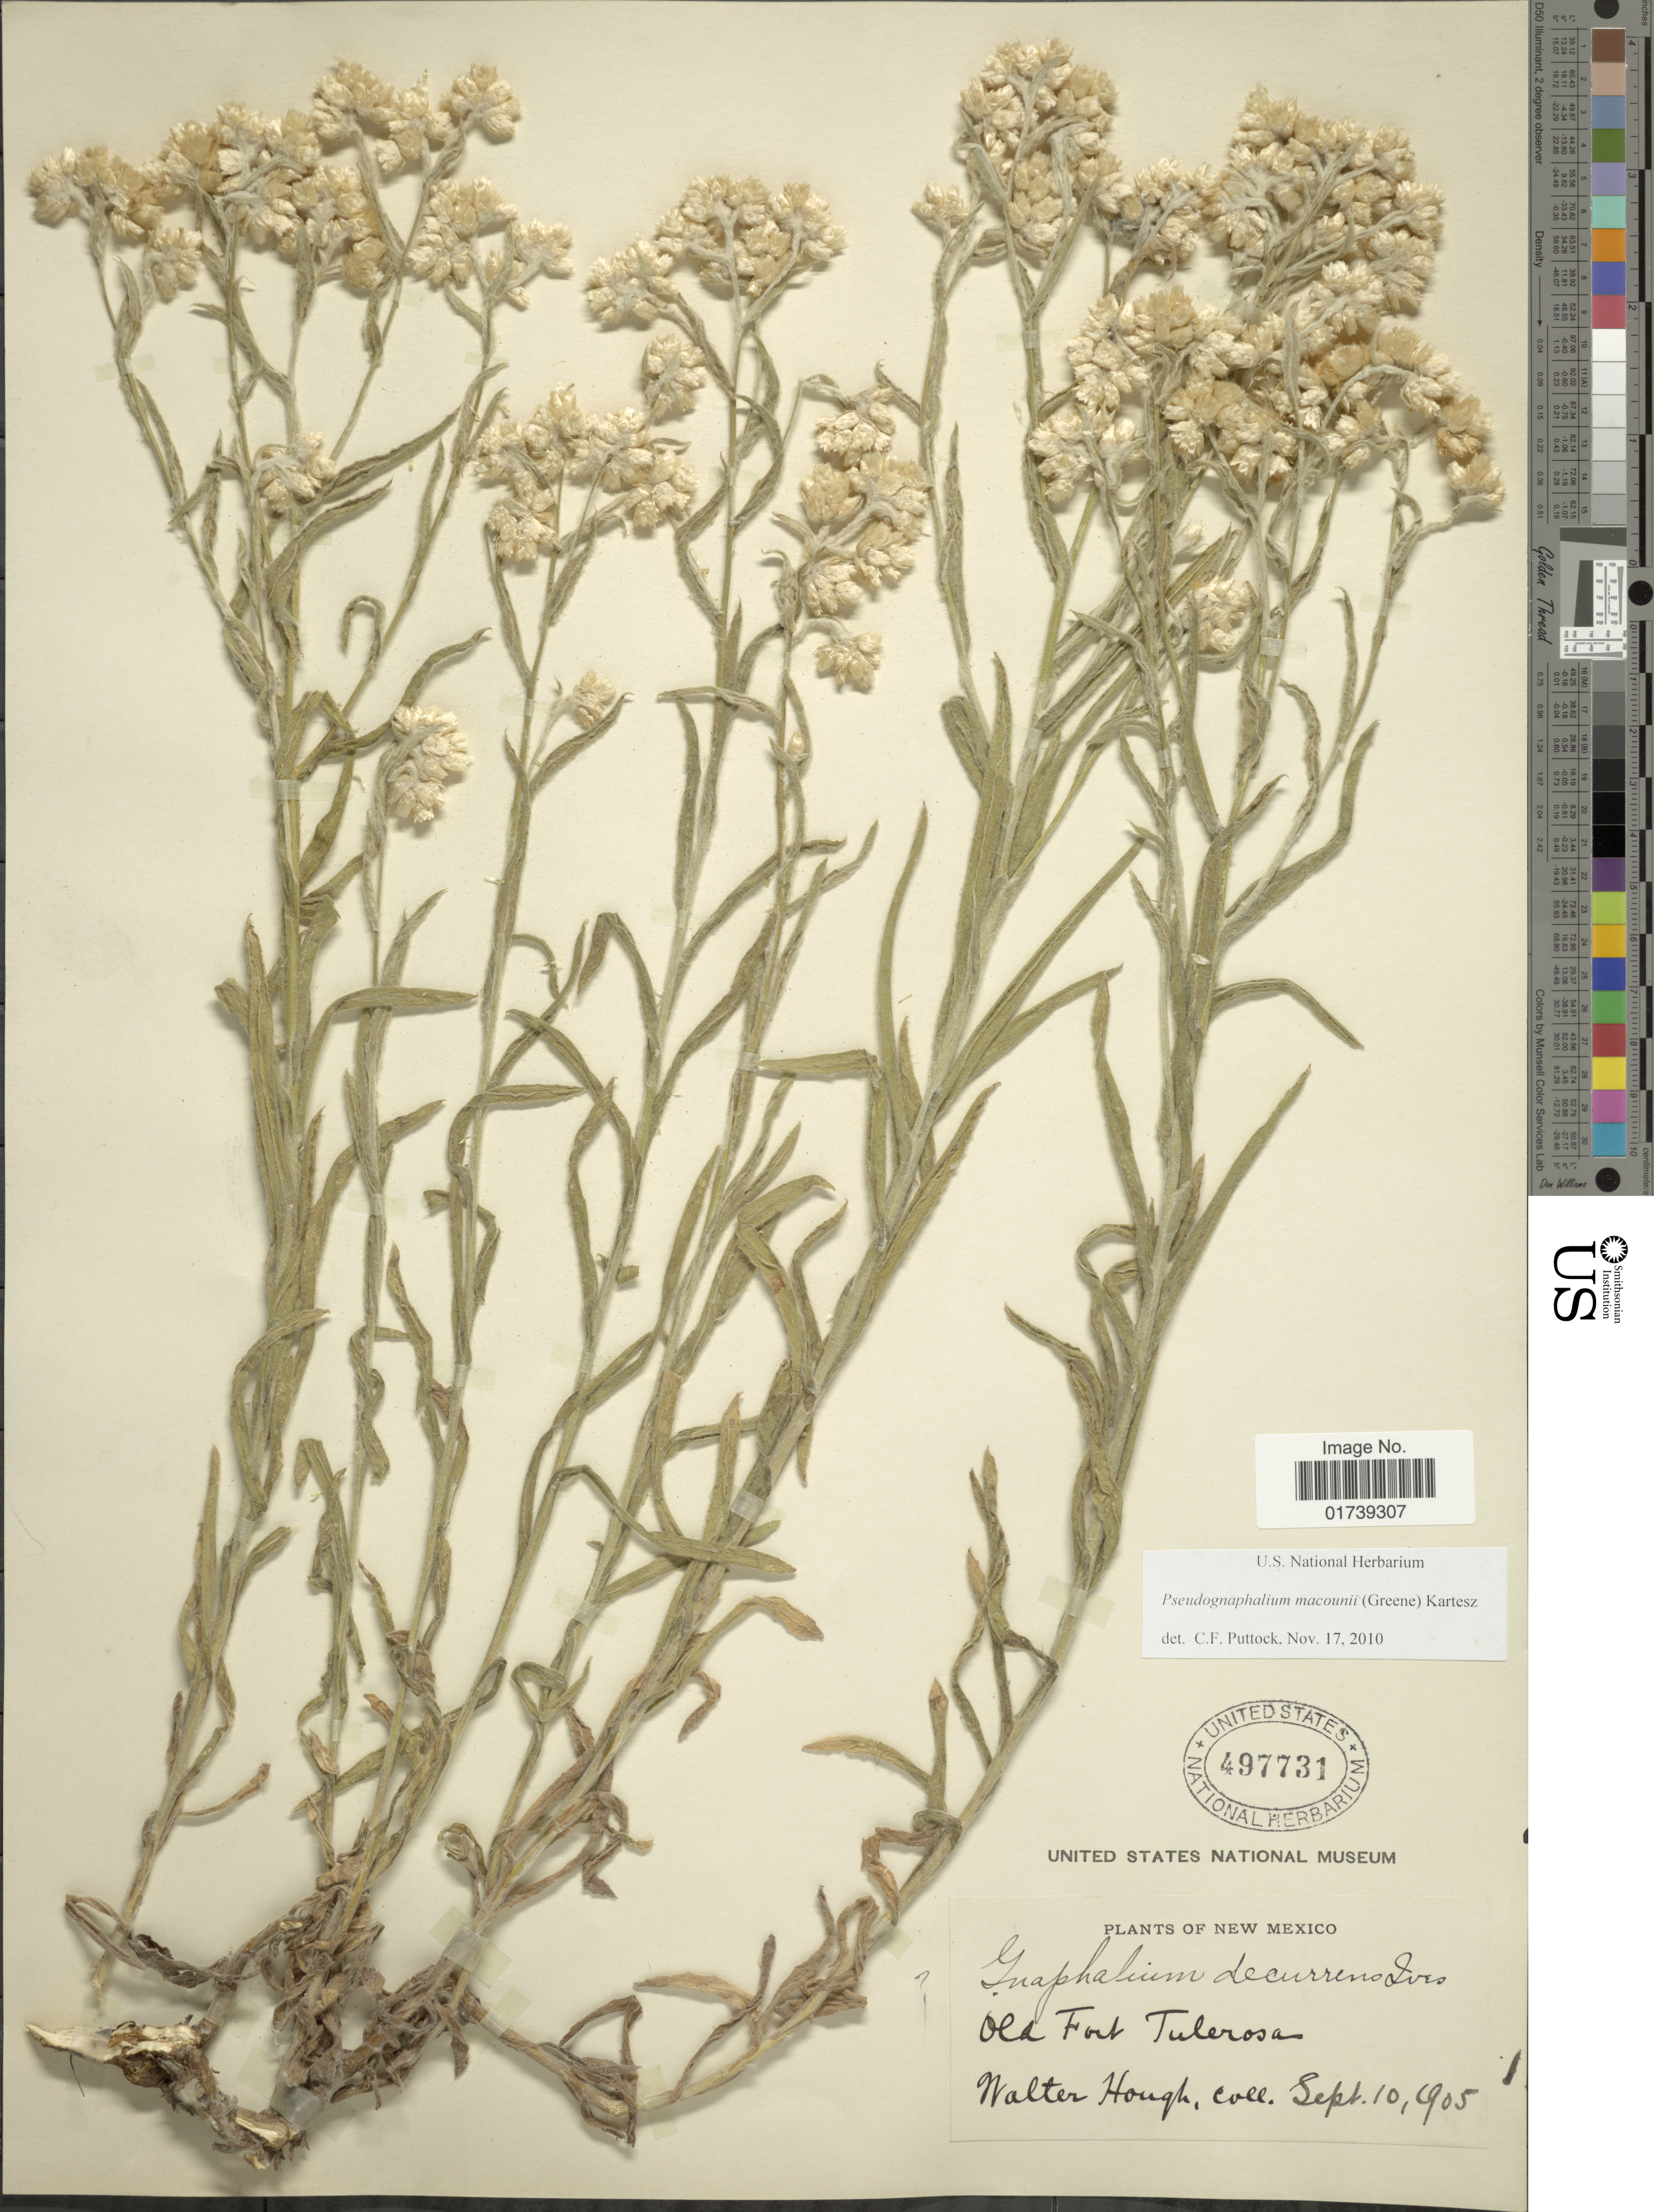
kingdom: Plantae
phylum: Tracheophyta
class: Magnoliopsida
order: Asterales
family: Asteraceae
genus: Pseudognaphalium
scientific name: Pseudognaphalium macounii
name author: (Greene) Kartesz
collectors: W. Hough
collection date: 1905-09-10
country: United States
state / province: New Mexico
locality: Ola Fort Tulerosa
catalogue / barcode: US 497731